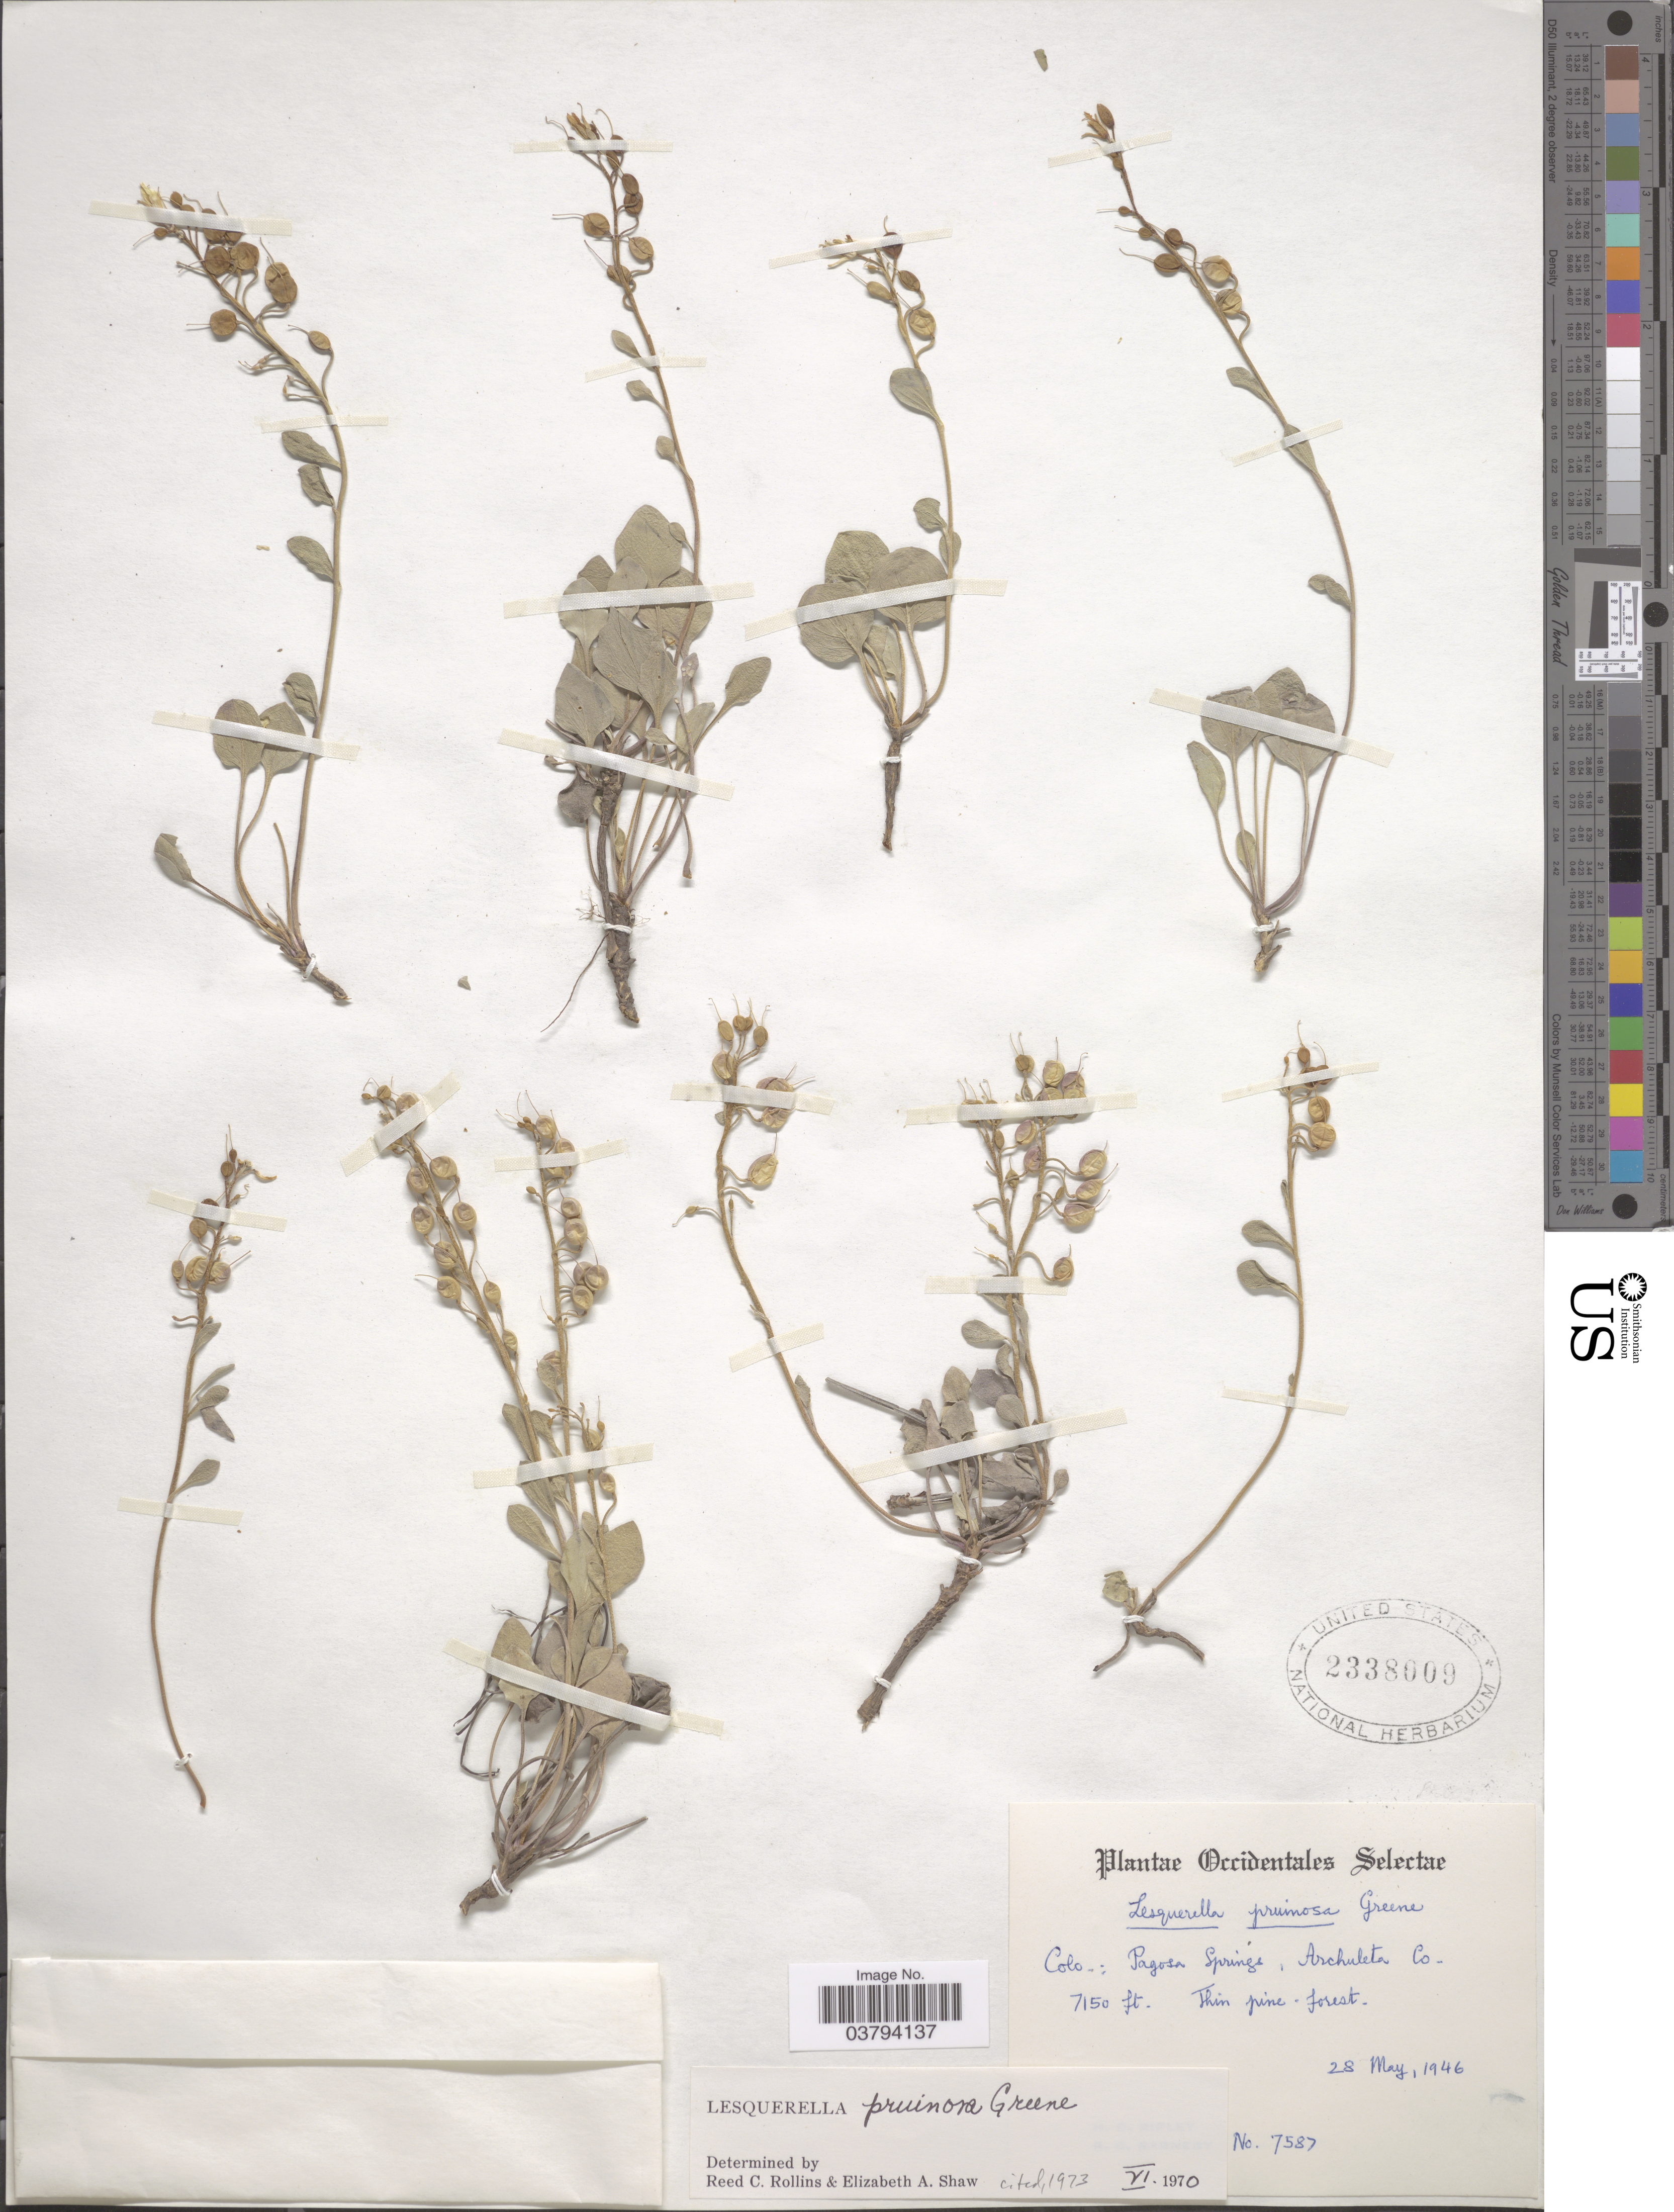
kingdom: Plantae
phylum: Tracheophyta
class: Magnoliopsida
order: Brassicales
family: Brassicaceae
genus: Lesquerella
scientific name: Lesquerella pruinosa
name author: Greene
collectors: H. Ripley & R. C. Barneby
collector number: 7587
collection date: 1946-05-28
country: United States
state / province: Colorado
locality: Occidentales Selectae. Pagosa Springs, Archuleta Co.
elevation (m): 2179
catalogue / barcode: US 2338009